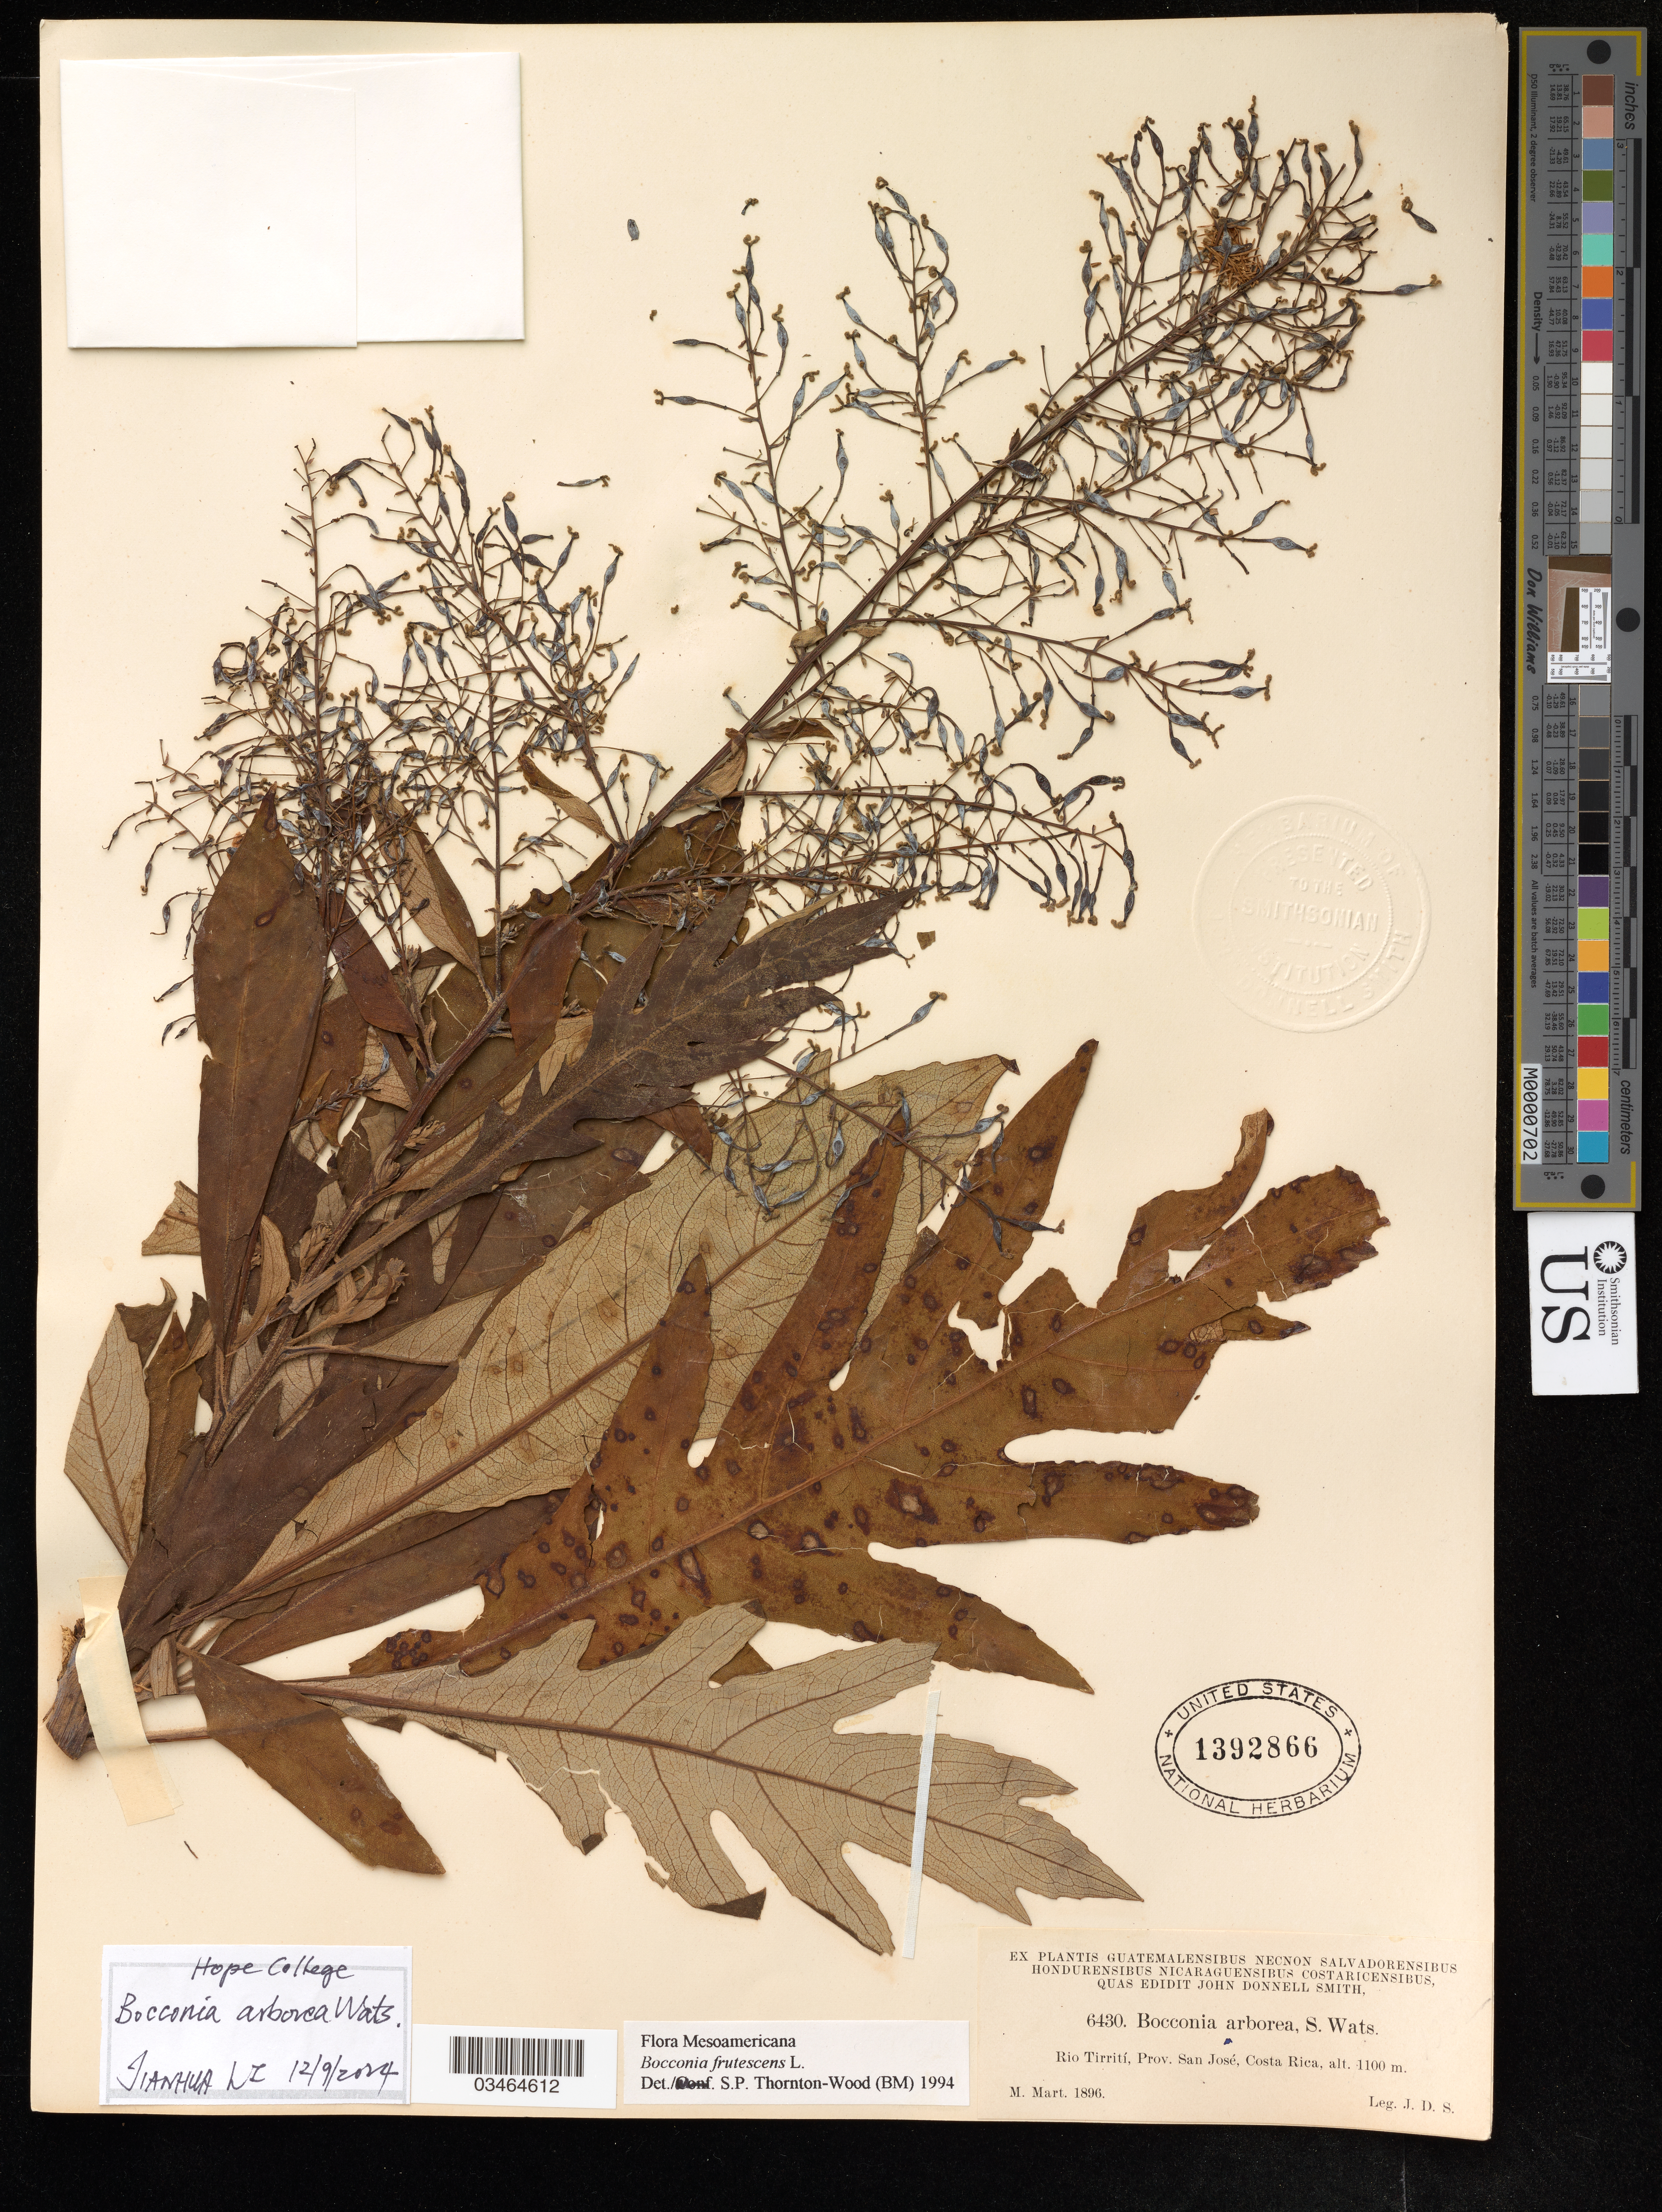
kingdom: Plantae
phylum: Tracheophyta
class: Magnoliopsida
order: Ranunculales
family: Papaveraceae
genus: Bocconia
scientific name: Bocconia arborea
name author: S. Watson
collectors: J. Donnell Smith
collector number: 6430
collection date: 1896-03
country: Costa Rica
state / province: San José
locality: Rio Tirrití.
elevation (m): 1100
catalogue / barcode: US 1392866